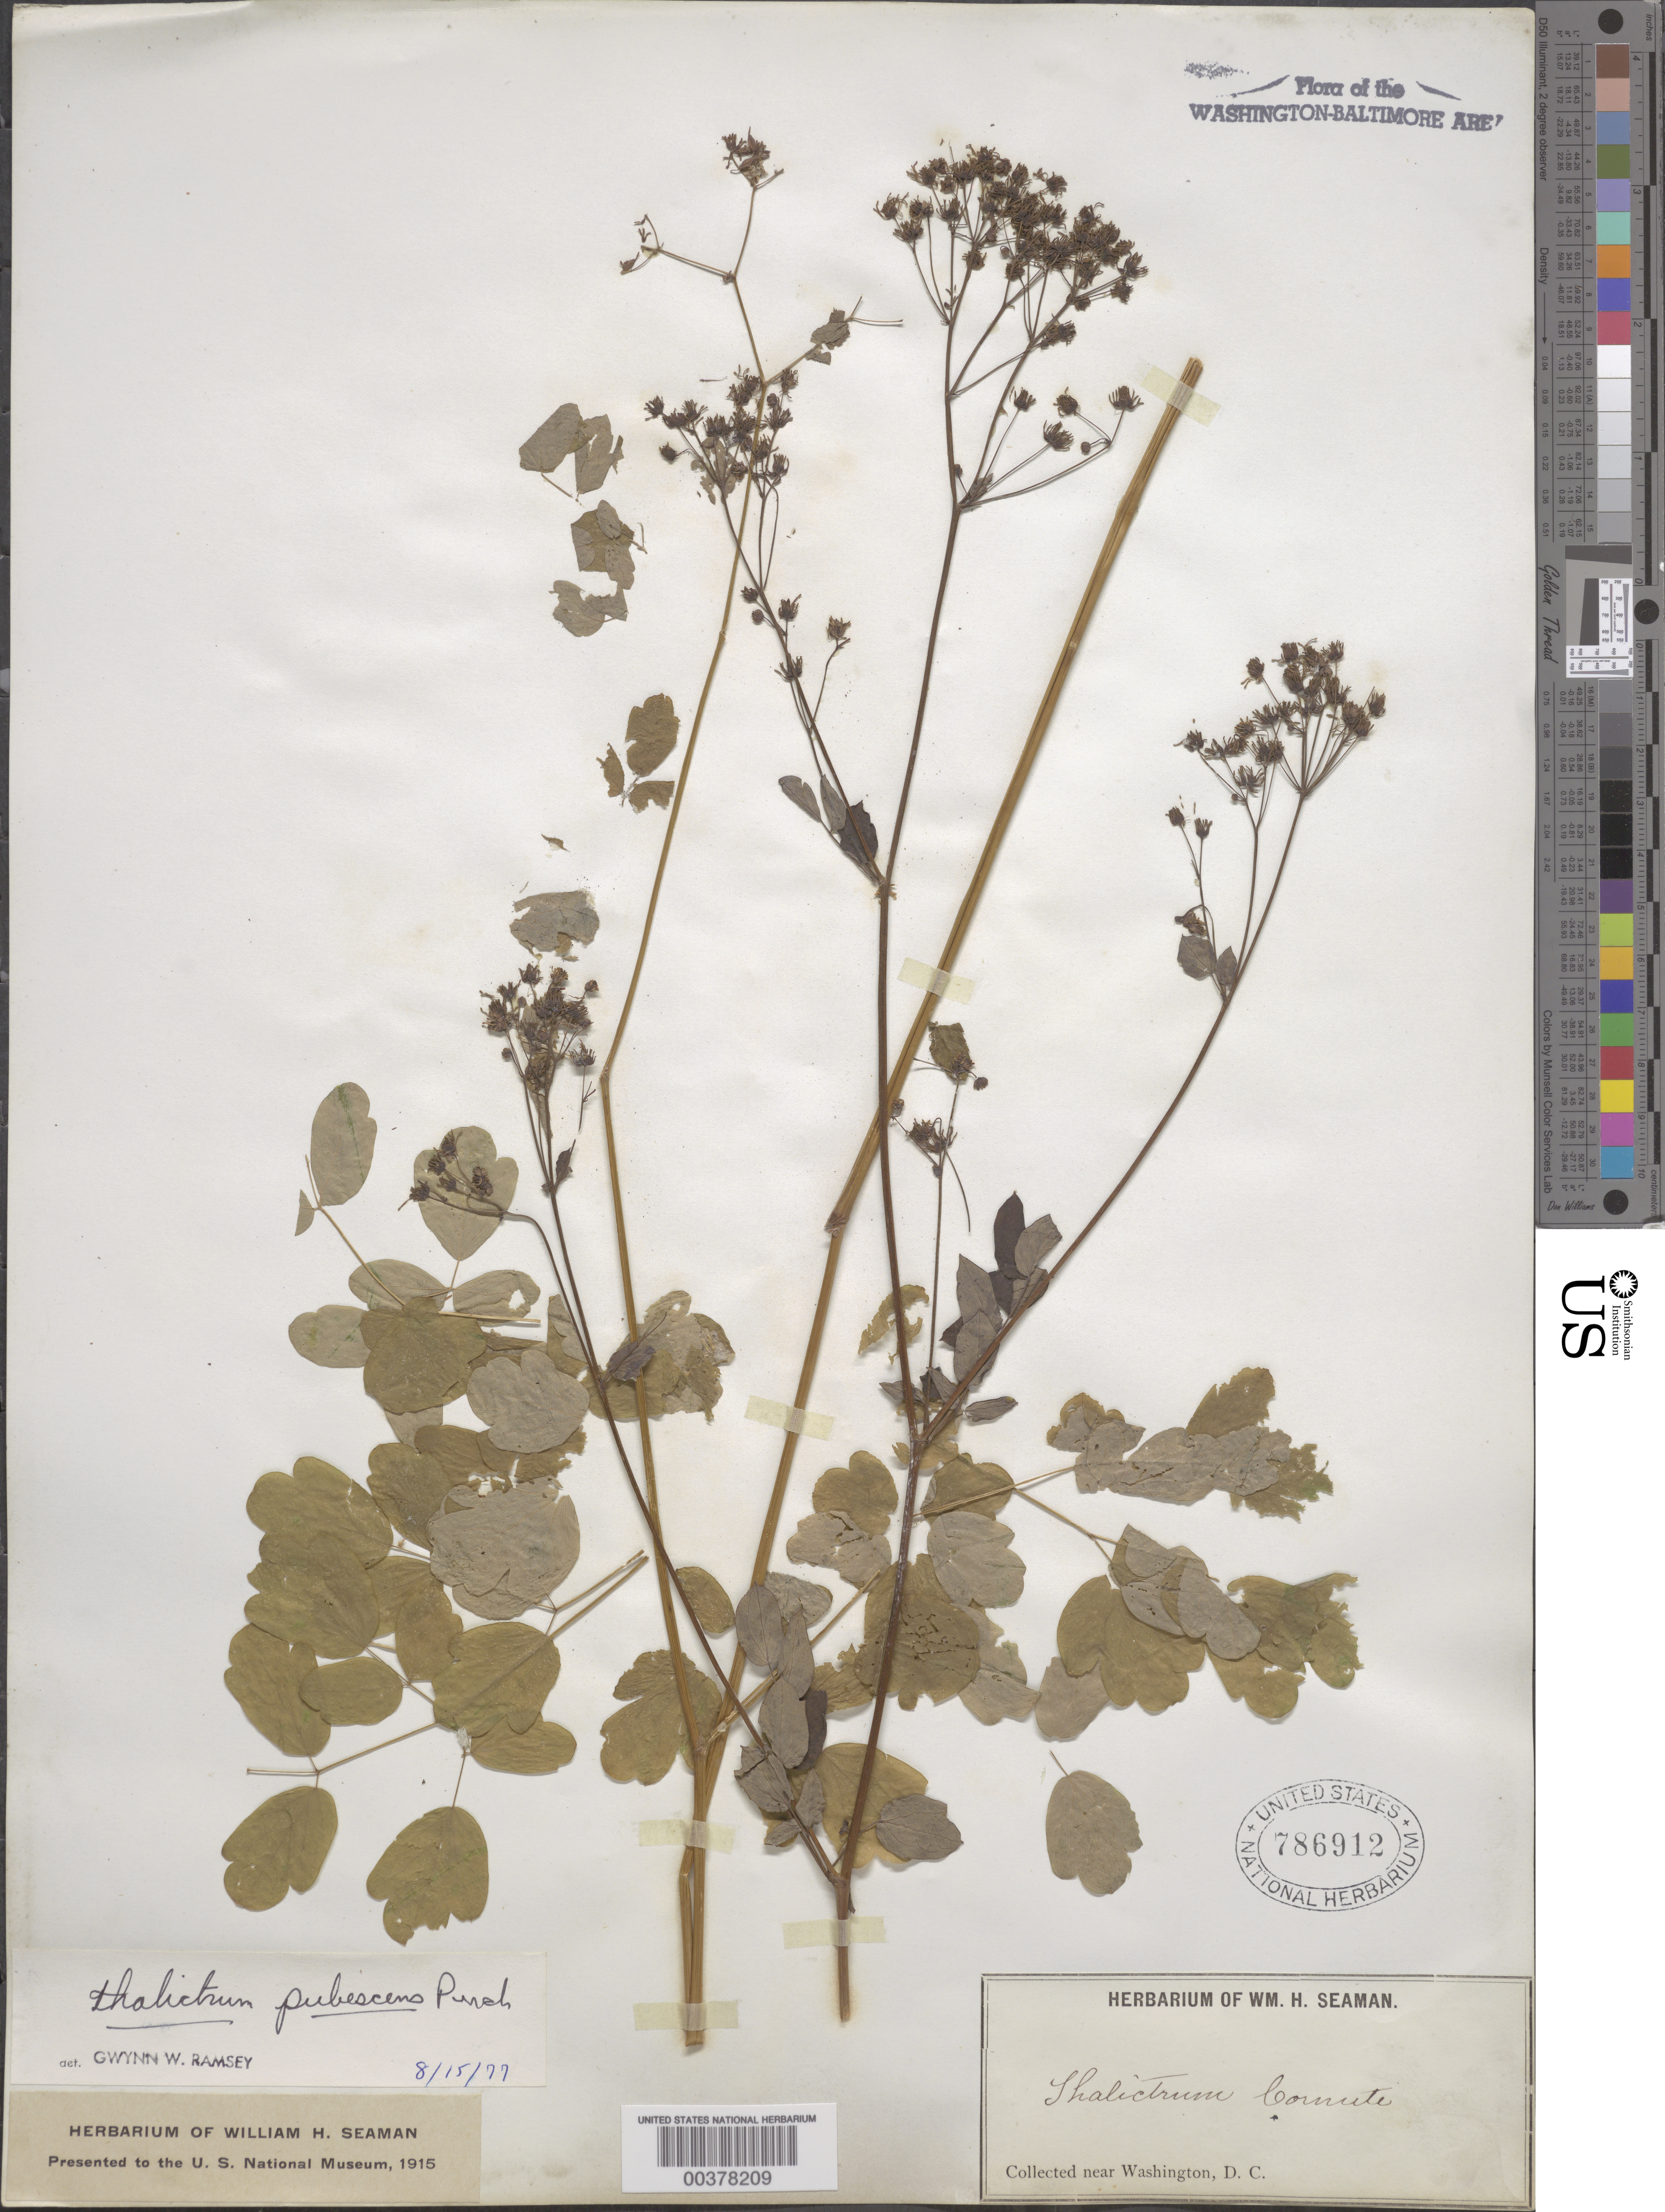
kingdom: Plantae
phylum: Tracheophyta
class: Magnoliopsida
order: Ranunculales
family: Ranunculaceae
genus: Thalictrum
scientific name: Thalictrum pubescens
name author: Pursh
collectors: W. Seaman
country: United States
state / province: District of Columbia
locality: Washington DC area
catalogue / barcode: US 786912